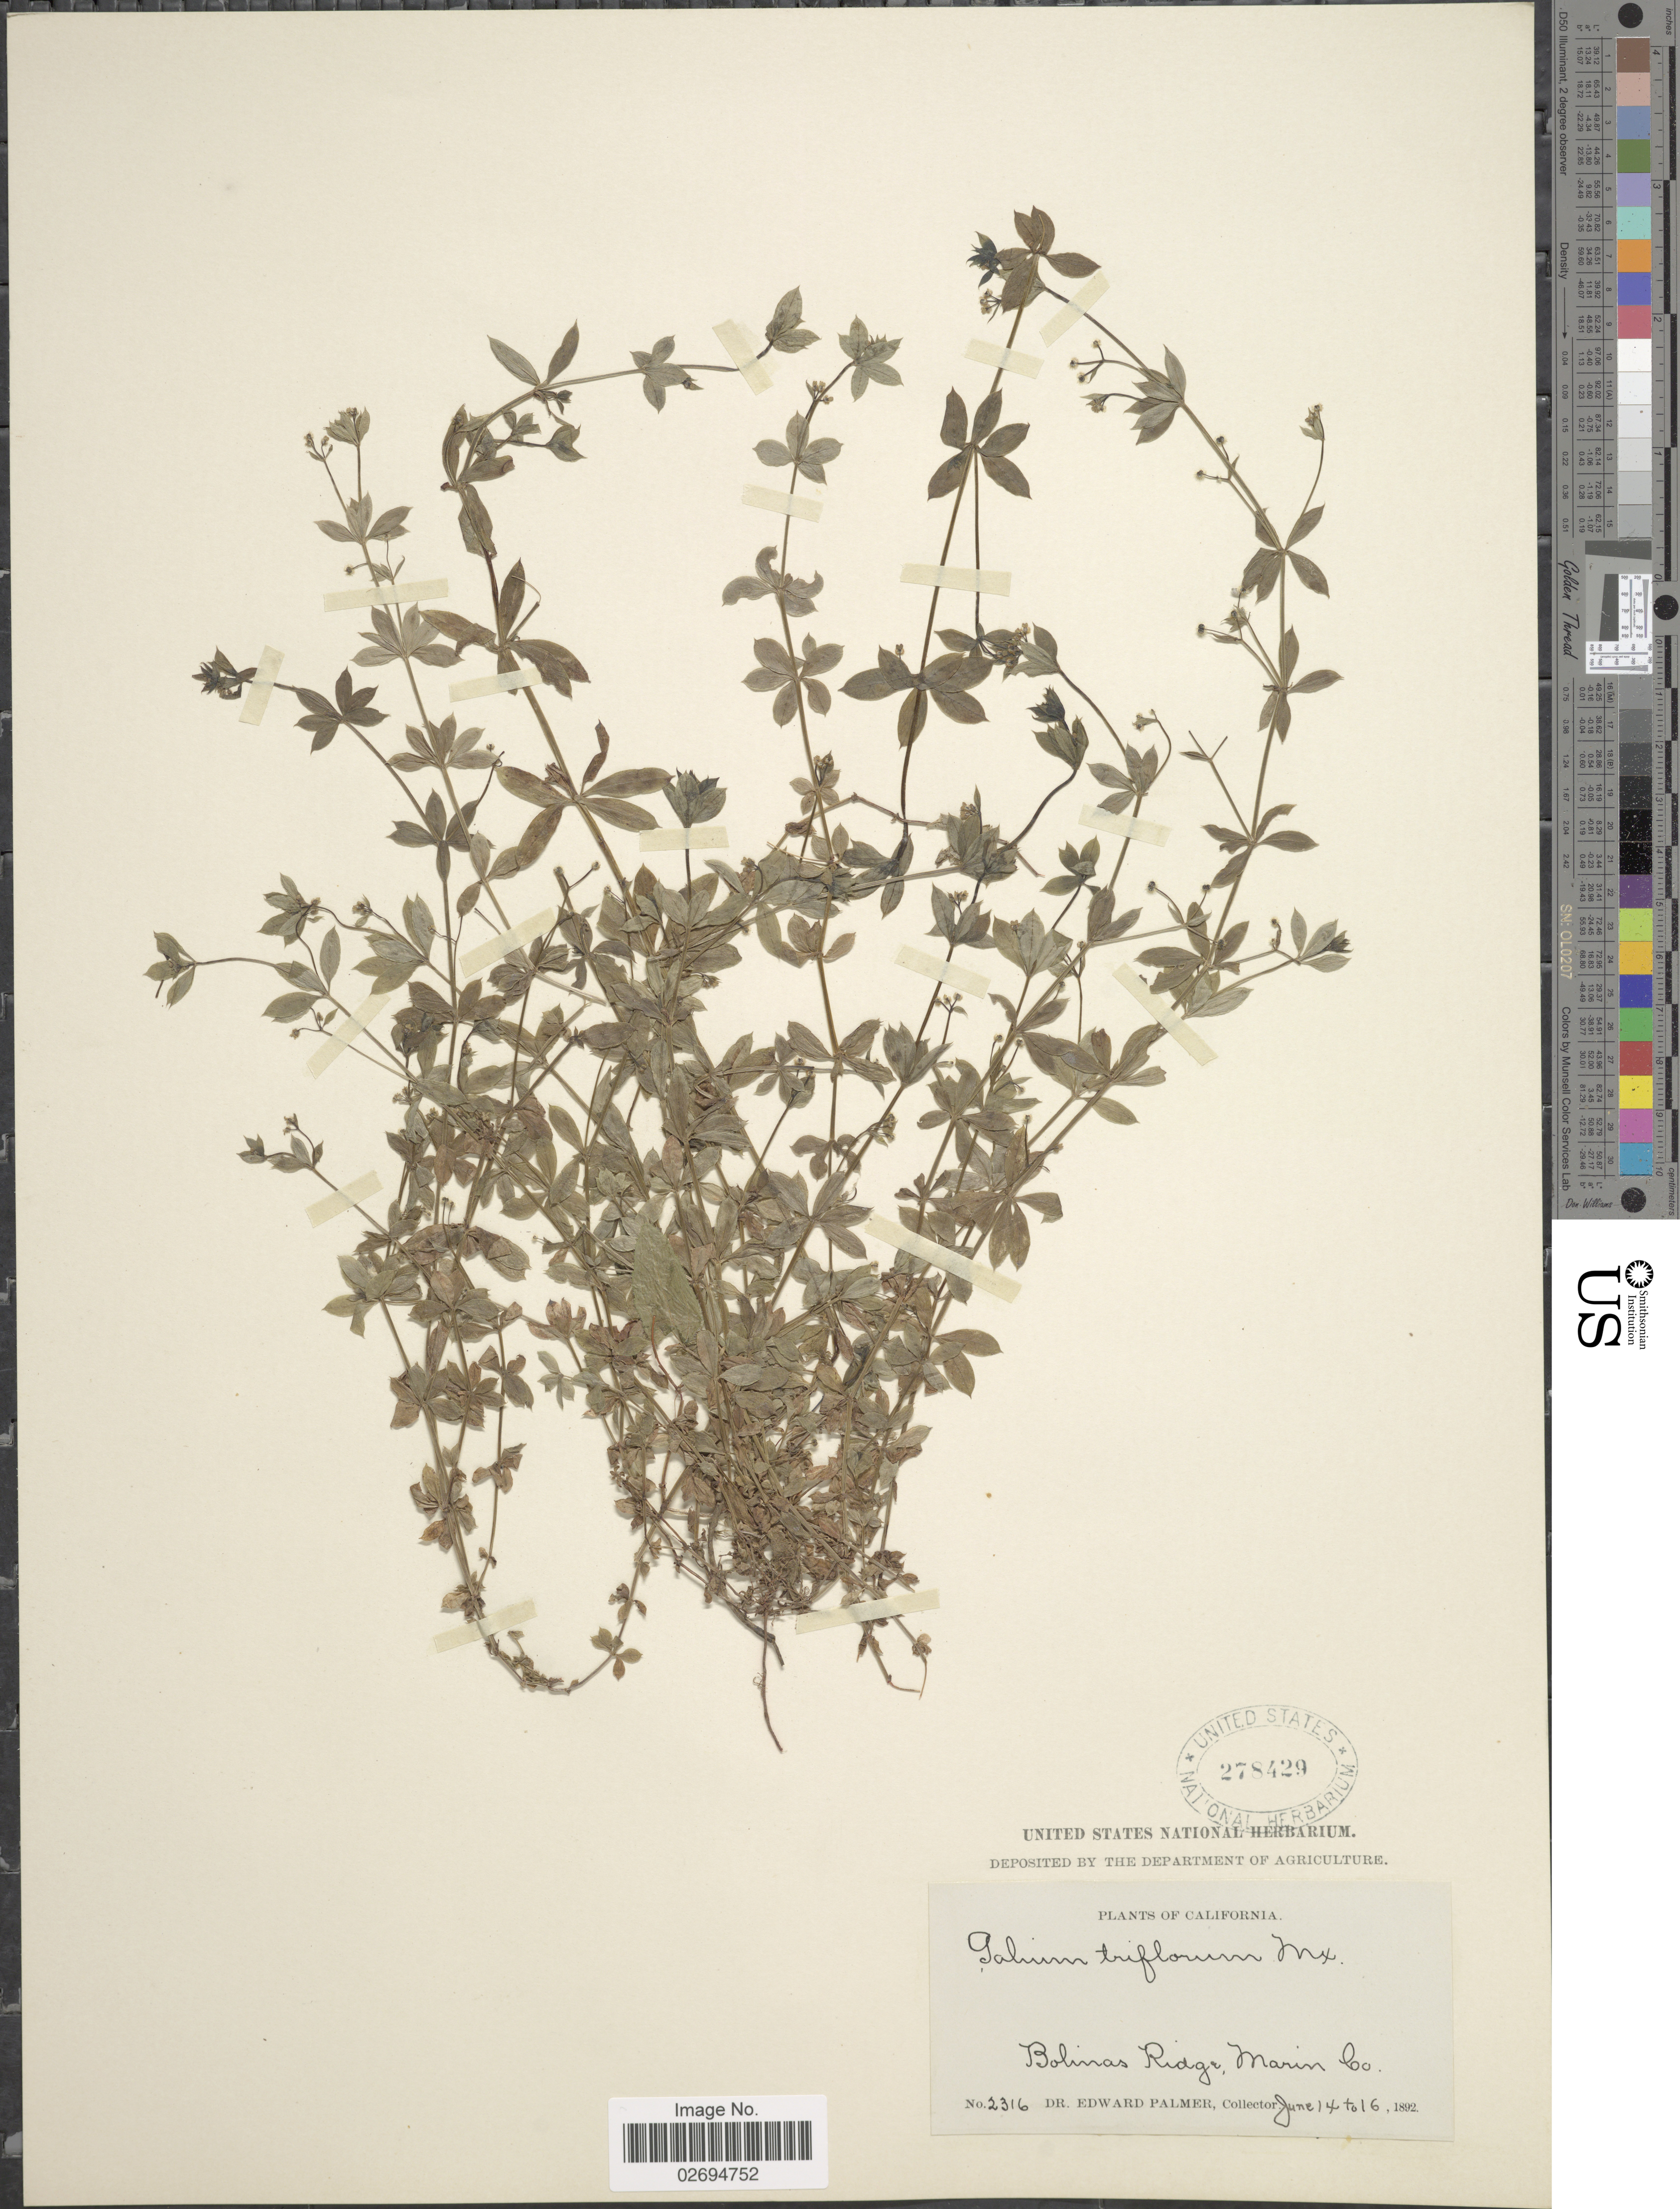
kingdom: Plantae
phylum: Tracheophyta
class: Magnoliopsida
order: Gentianales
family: Rubiaceae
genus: Galium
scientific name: Galium triflorum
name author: Michx.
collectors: E. Palmer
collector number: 2316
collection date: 1892-06-14/1892-06-16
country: United States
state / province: California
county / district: Marin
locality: Bolinas Ridge, Marin Co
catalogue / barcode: US 278429